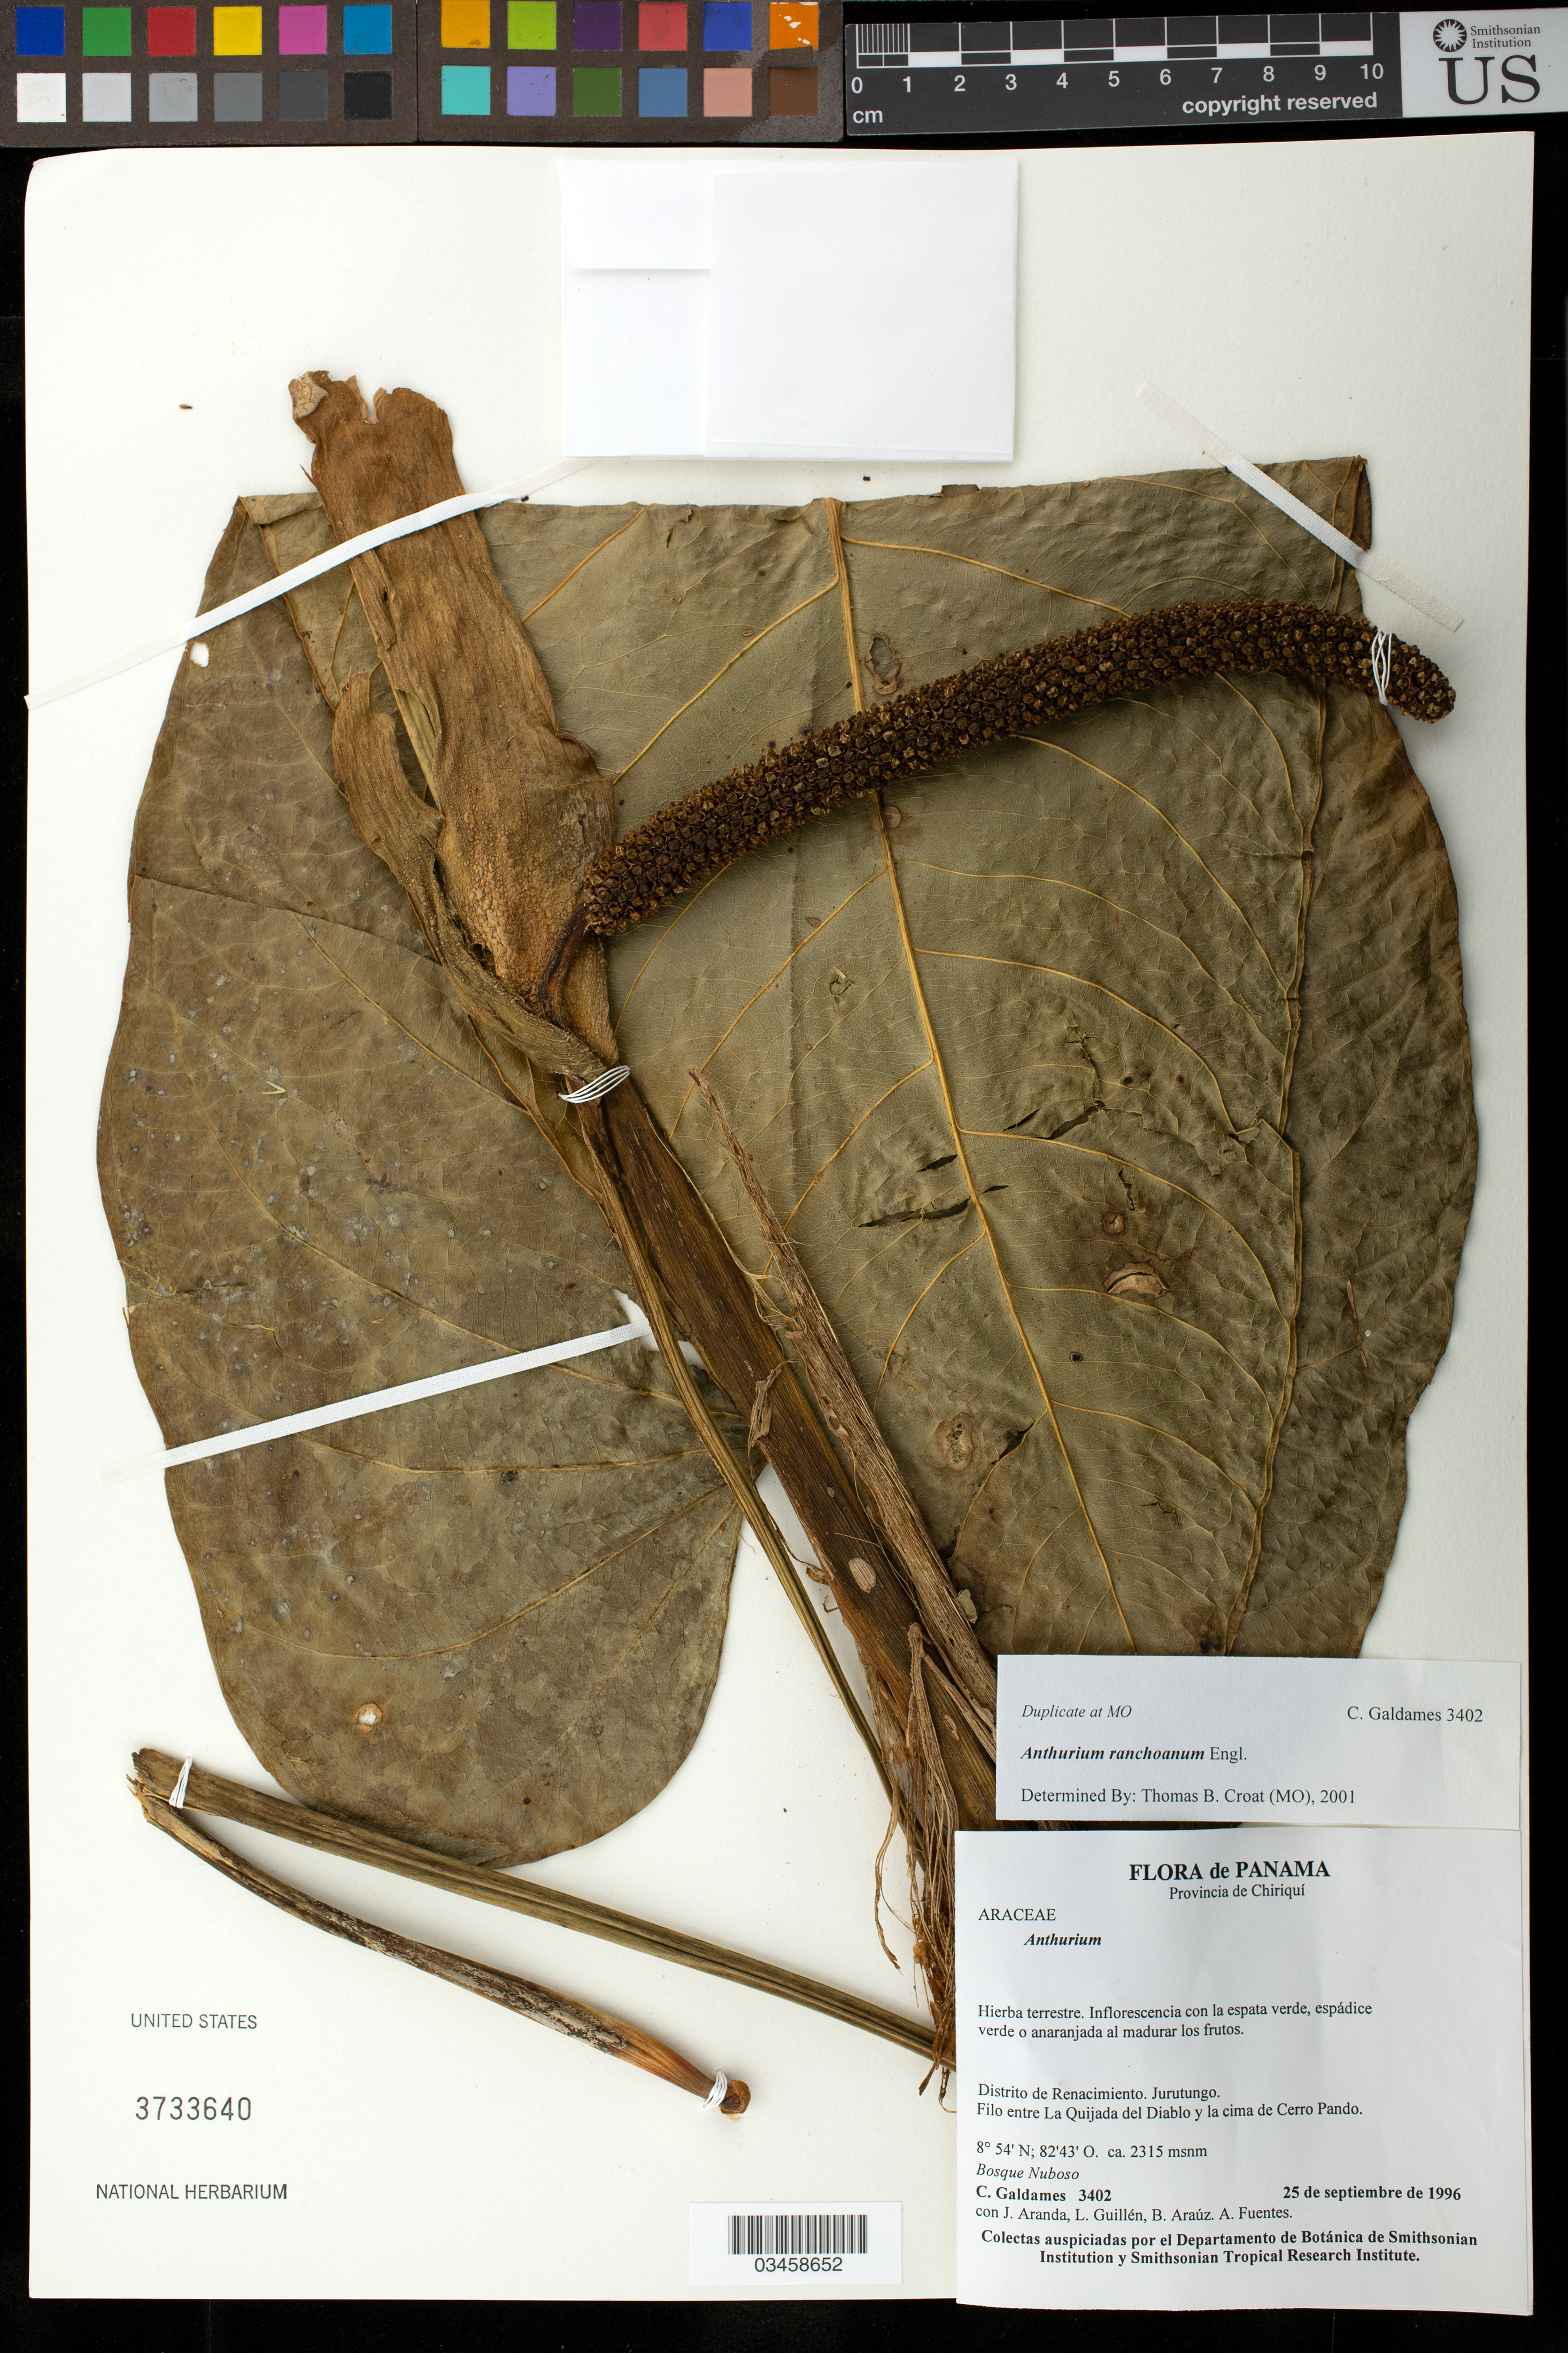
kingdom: Plantae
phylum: Tracheophyta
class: Liliopsida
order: Alismatales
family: Araceae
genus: Anthurium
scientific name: Anthurium ranchoanum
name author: Engl.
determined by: Croat, Thomas B., Missouri Botanical Garden (MO)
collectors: C. Galdames, J. Aranda, L. Guillén, B. Araúz & A. Fuentes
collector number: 3402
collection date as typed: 25 Sep 1996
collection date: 1996-09-25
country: Panama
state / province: Chiriquí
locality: Distrito de Renacimiento; Jurutungo, filo entre La Quijada del Diablo y la cima de Cerro Pando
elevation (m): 2315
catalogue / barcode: US 3733640